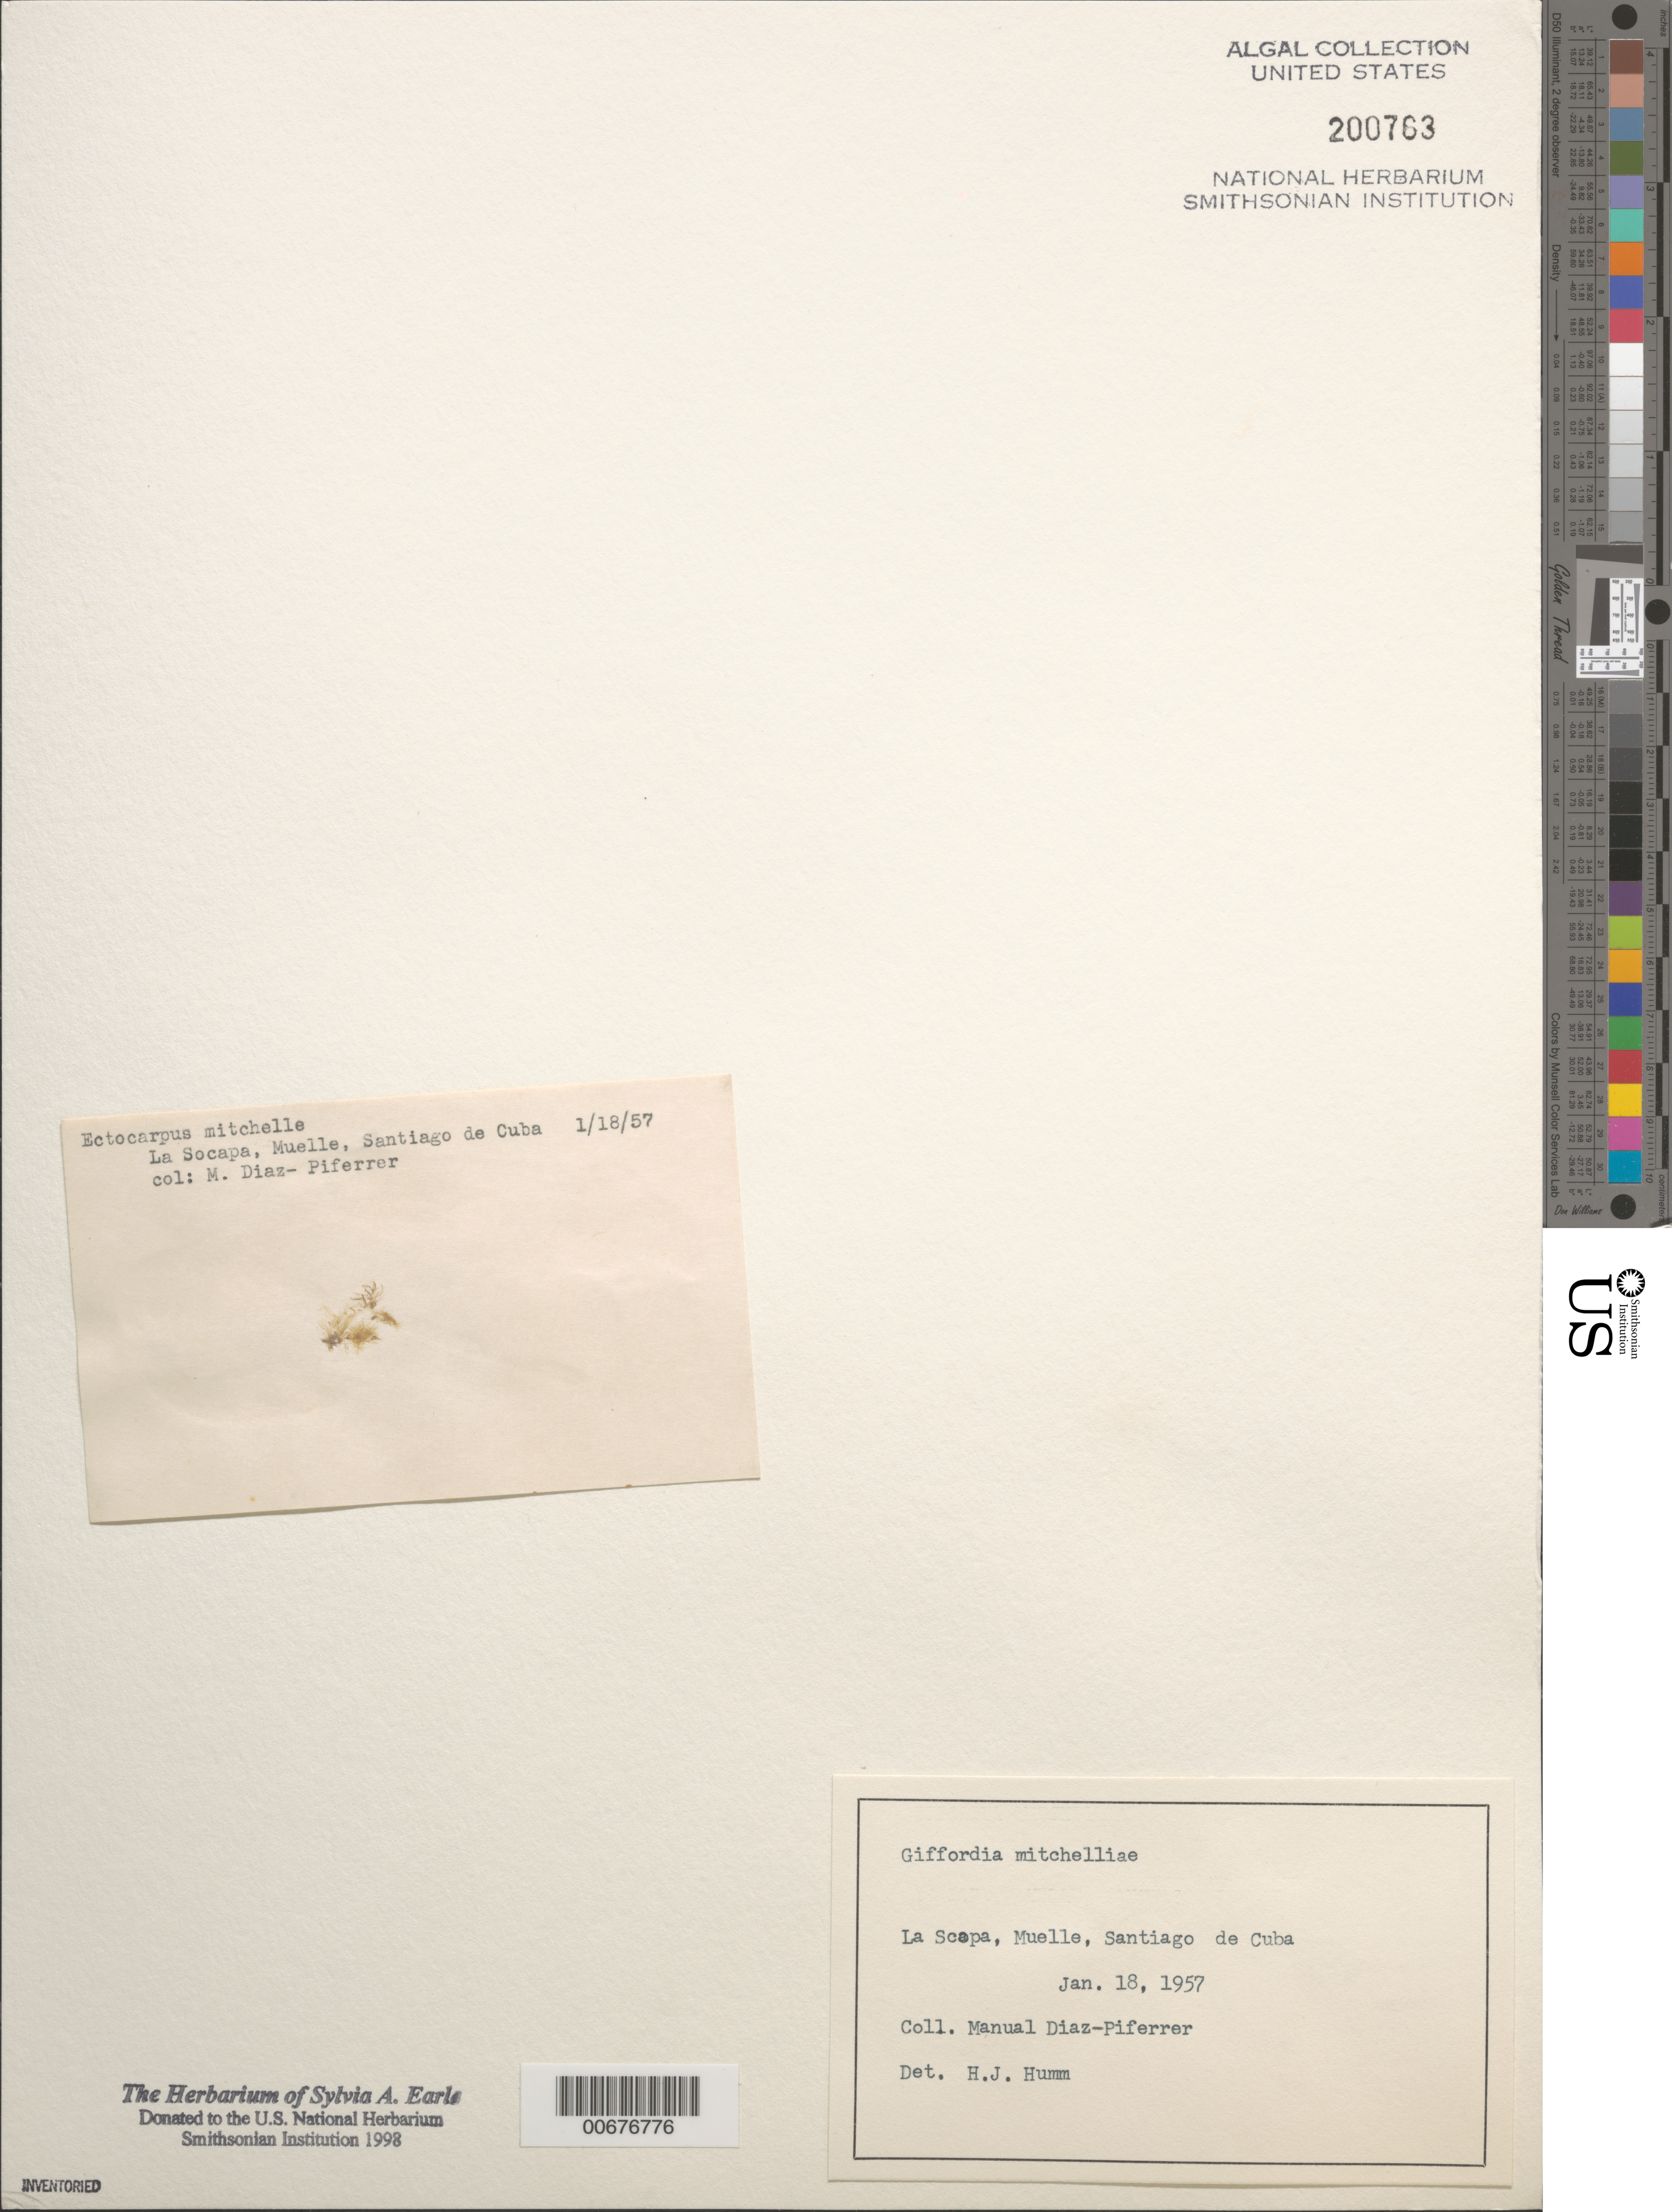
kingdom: Chromista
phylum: Ochrophyta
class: Phaeophyceae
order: Ectocarpales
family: Acinetosporaceae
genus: Feldmannia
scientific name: Feldmannia mitchelliae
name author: (Harv.) H.-S. Kim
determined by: Algae name updating Project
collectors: M. Diaz-Piferrer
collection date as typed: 18 Jan 1957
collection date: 1957-01-18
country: Cuba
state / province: Santiago de Cuba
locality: La Socapa, Muelle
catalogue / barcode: US 200763